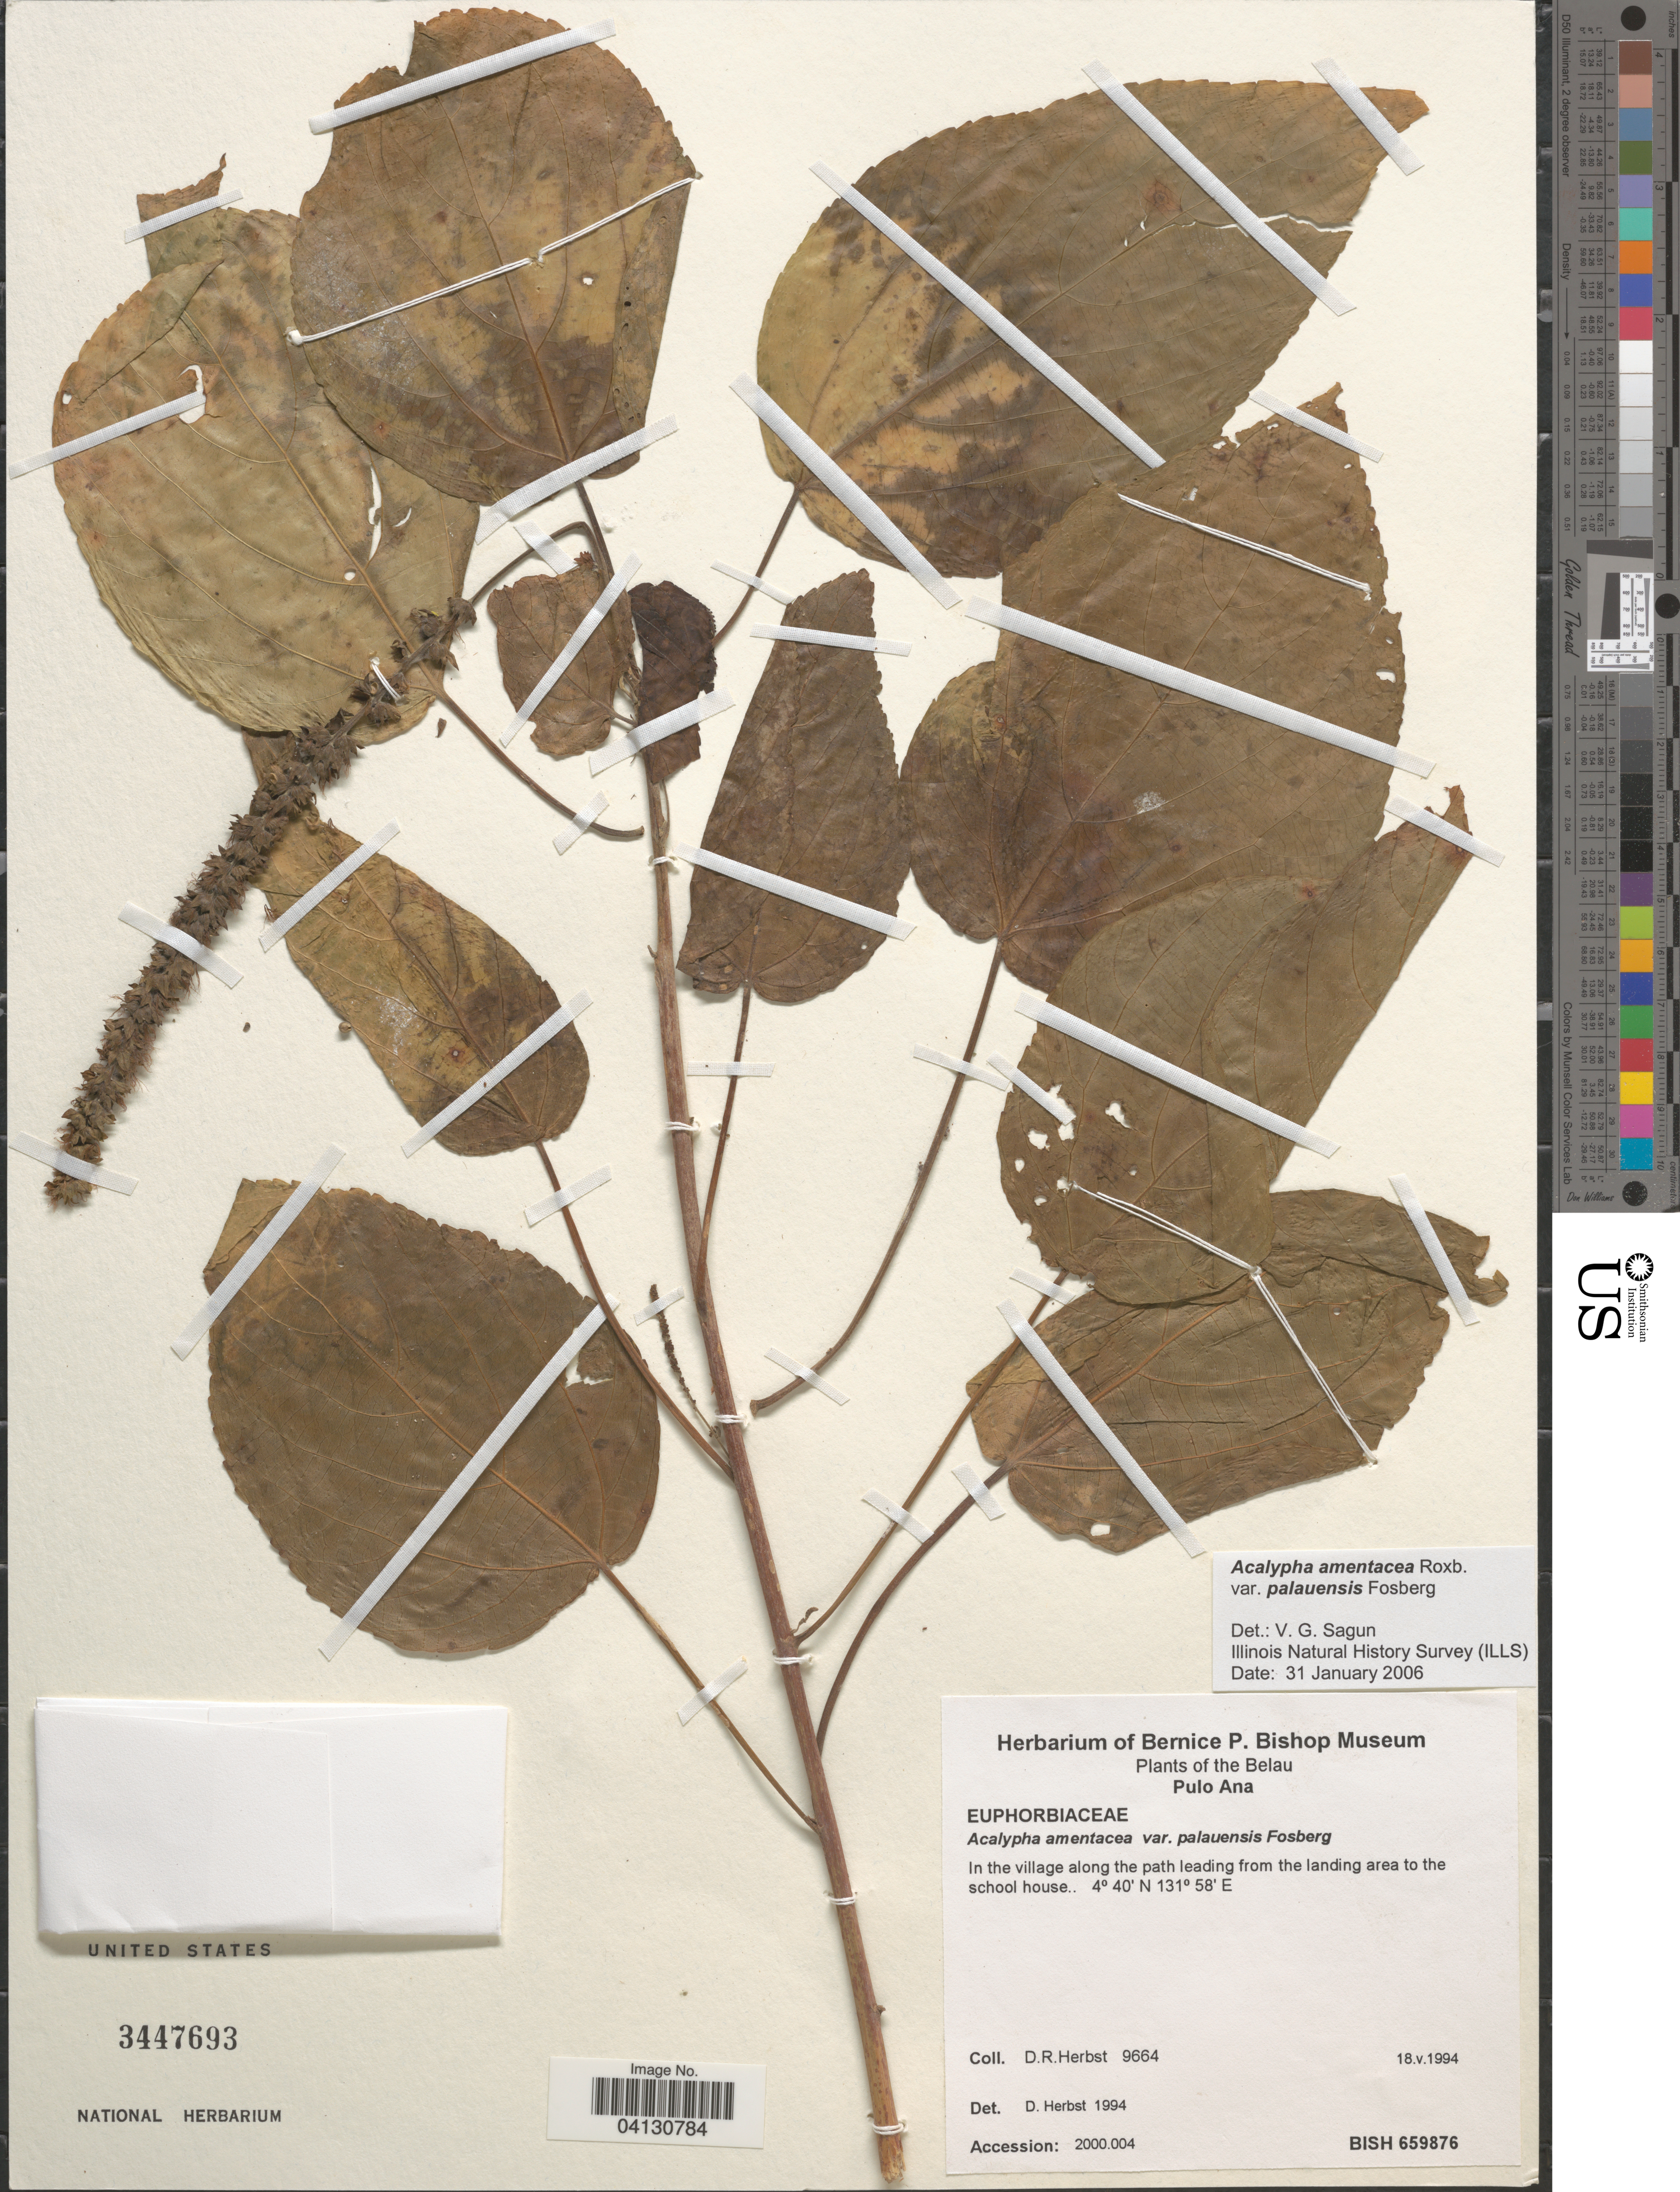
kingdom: Plantae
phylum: Tracheophyta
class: Magnoliopsida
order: Malpighiales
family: Euphorbiaceae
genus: Acalypha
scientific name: Acalypha amentacea var. palauensis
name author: Fosberg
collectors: D. R. Herbst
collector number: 9664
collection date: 1994-05-18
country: Palau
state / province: Belau Outliers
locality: Pulo Ana. In the village along the path leading from the landing area to the school house.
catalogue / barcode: US 3447693